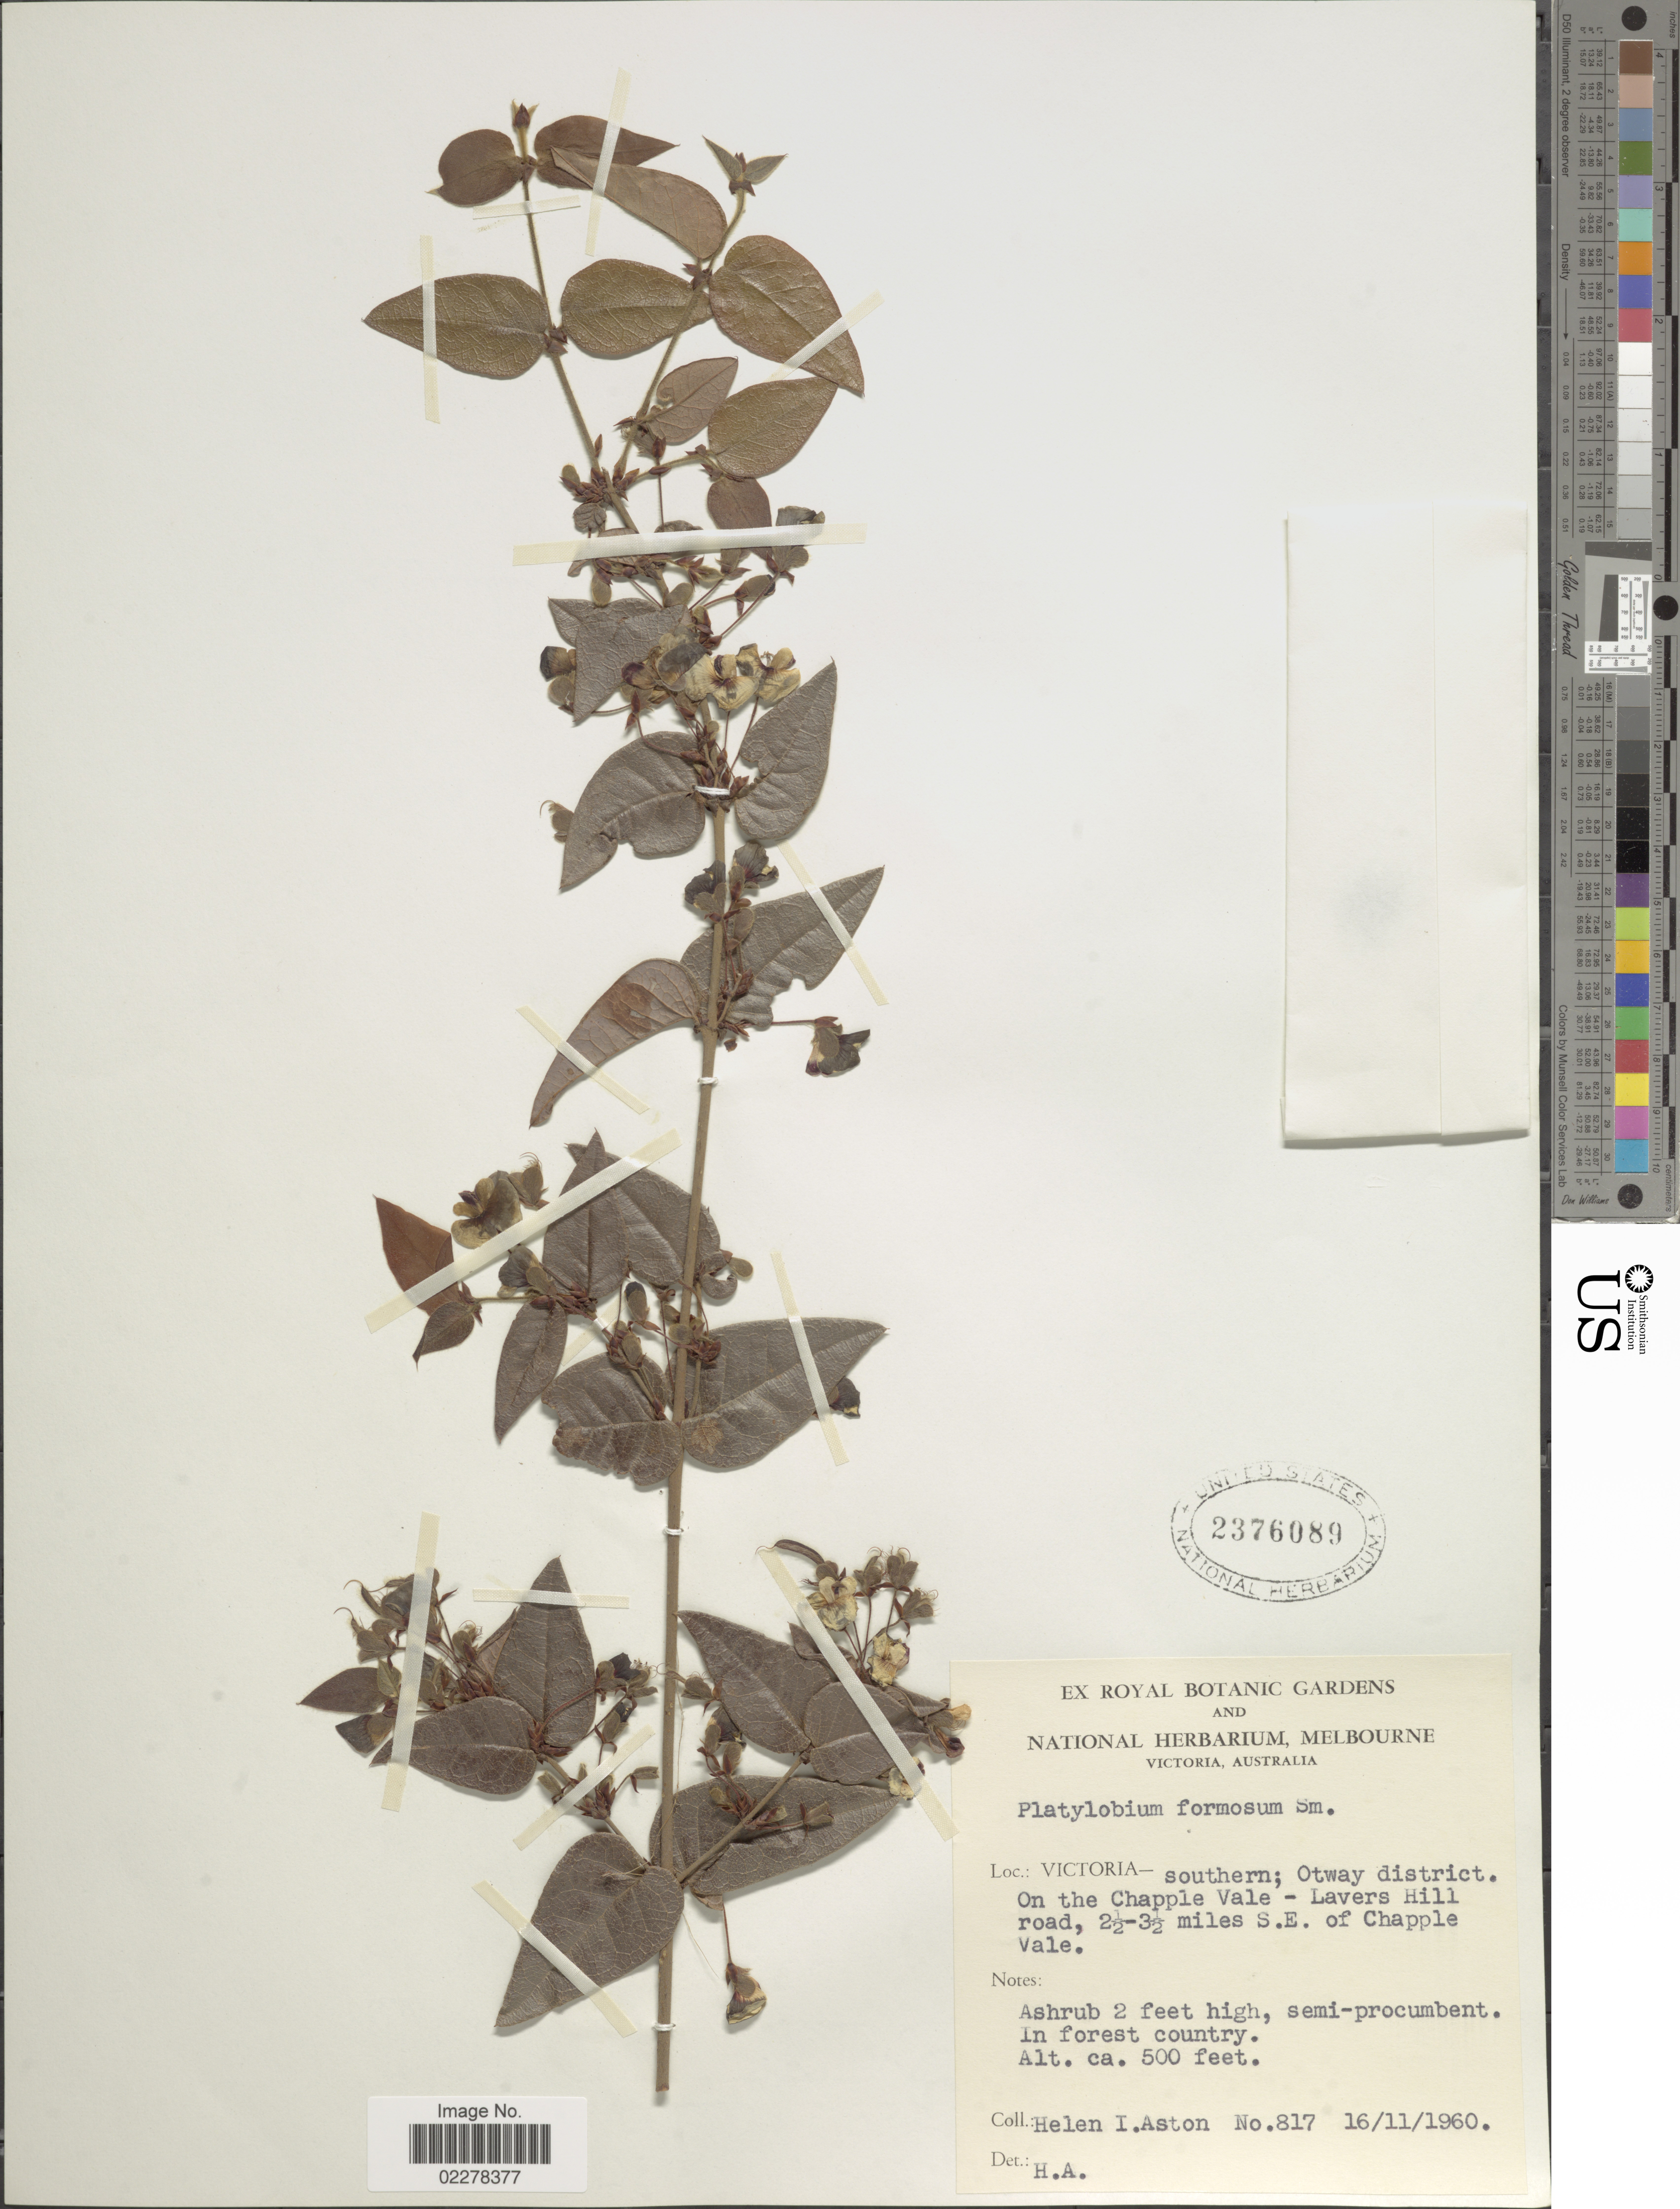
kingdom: Plantae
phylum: Tracheophyta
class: Magnoliopsida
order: Fabales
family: Fabaceae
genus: Platylobium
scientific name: Platylobium formosum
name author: Sm.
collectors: H. I. Aston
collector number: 817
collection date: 1960-11-16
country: Australia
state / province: Victoria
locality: Victoria - southern; Otway district. On the Chapple vale - Lavers Hill road, 2½-3½miles S.E. of Chapple Vale.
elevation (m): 152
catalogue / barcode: US 2376089